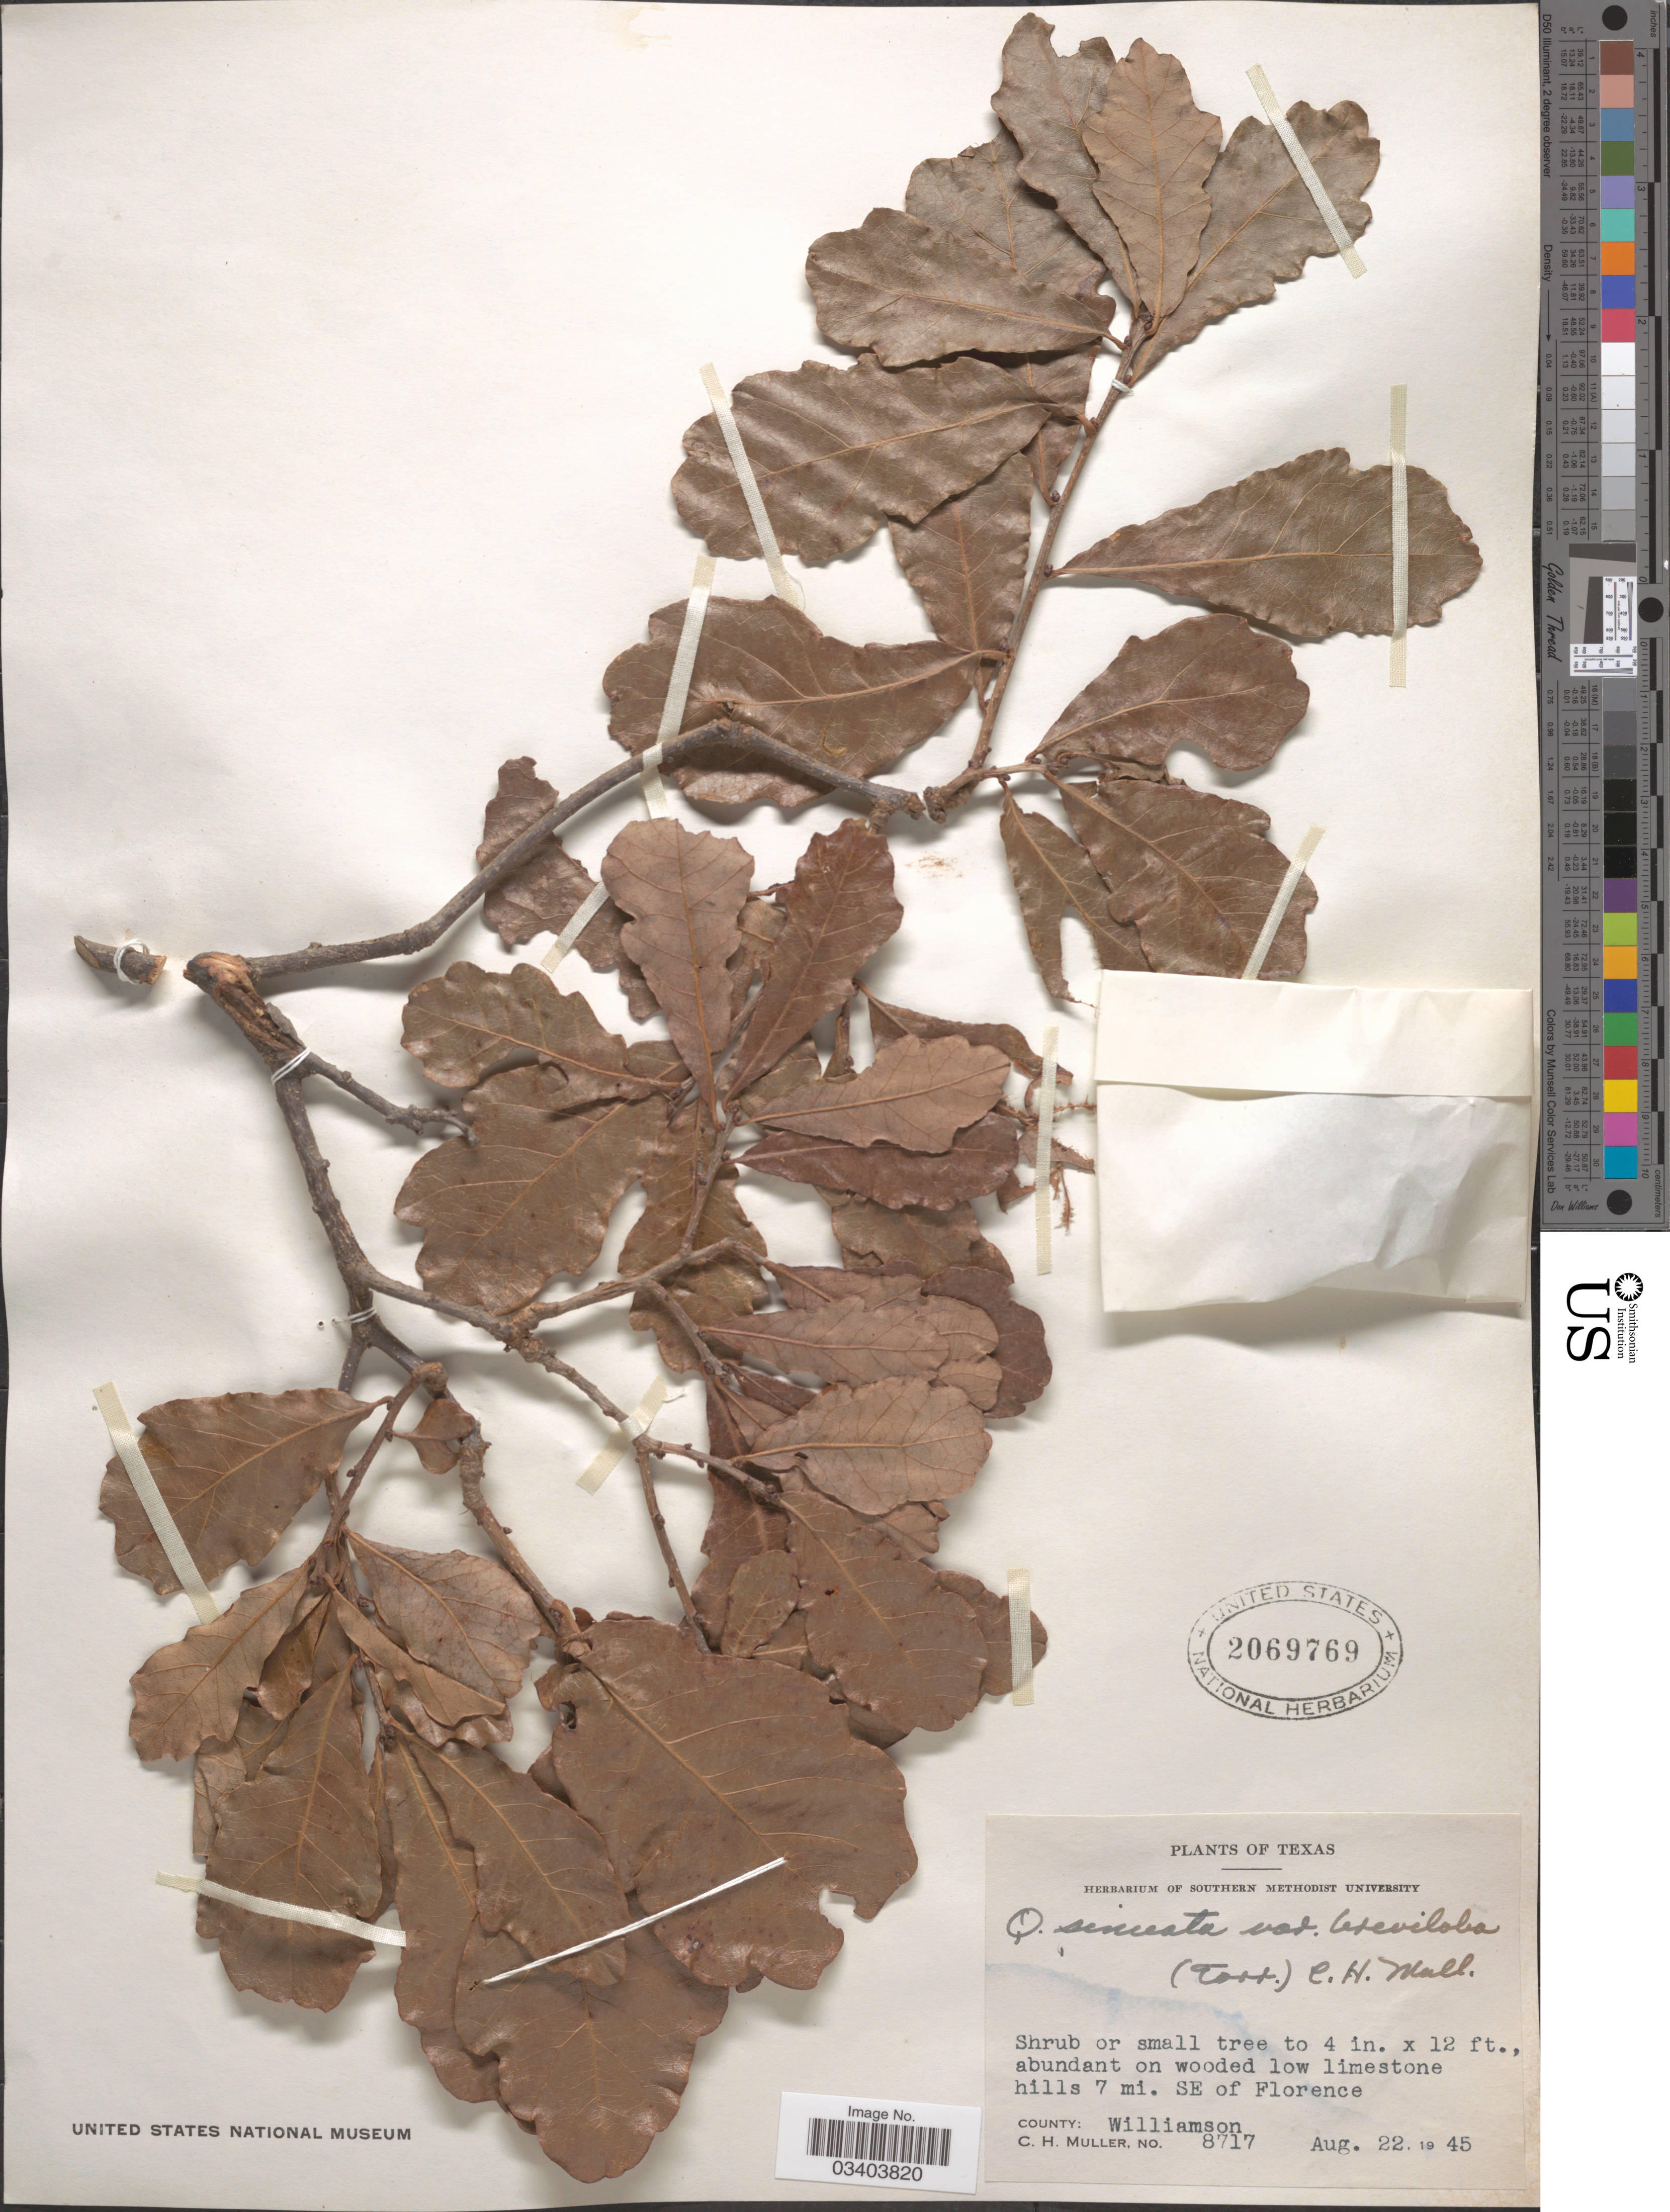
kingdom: Plantae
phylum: Tracheophyta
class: Magnoliopsida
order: Fagales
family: Fagaceae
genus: Quercus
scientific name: Quercus breviloba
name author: (Torr.) Sarg.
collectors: C. H. Mueller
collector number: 8717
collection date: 1945-08-22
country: United States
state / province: Texas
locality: Hills 7 mi. SE of Florence. County: Williamson.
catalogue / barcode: US 2069769